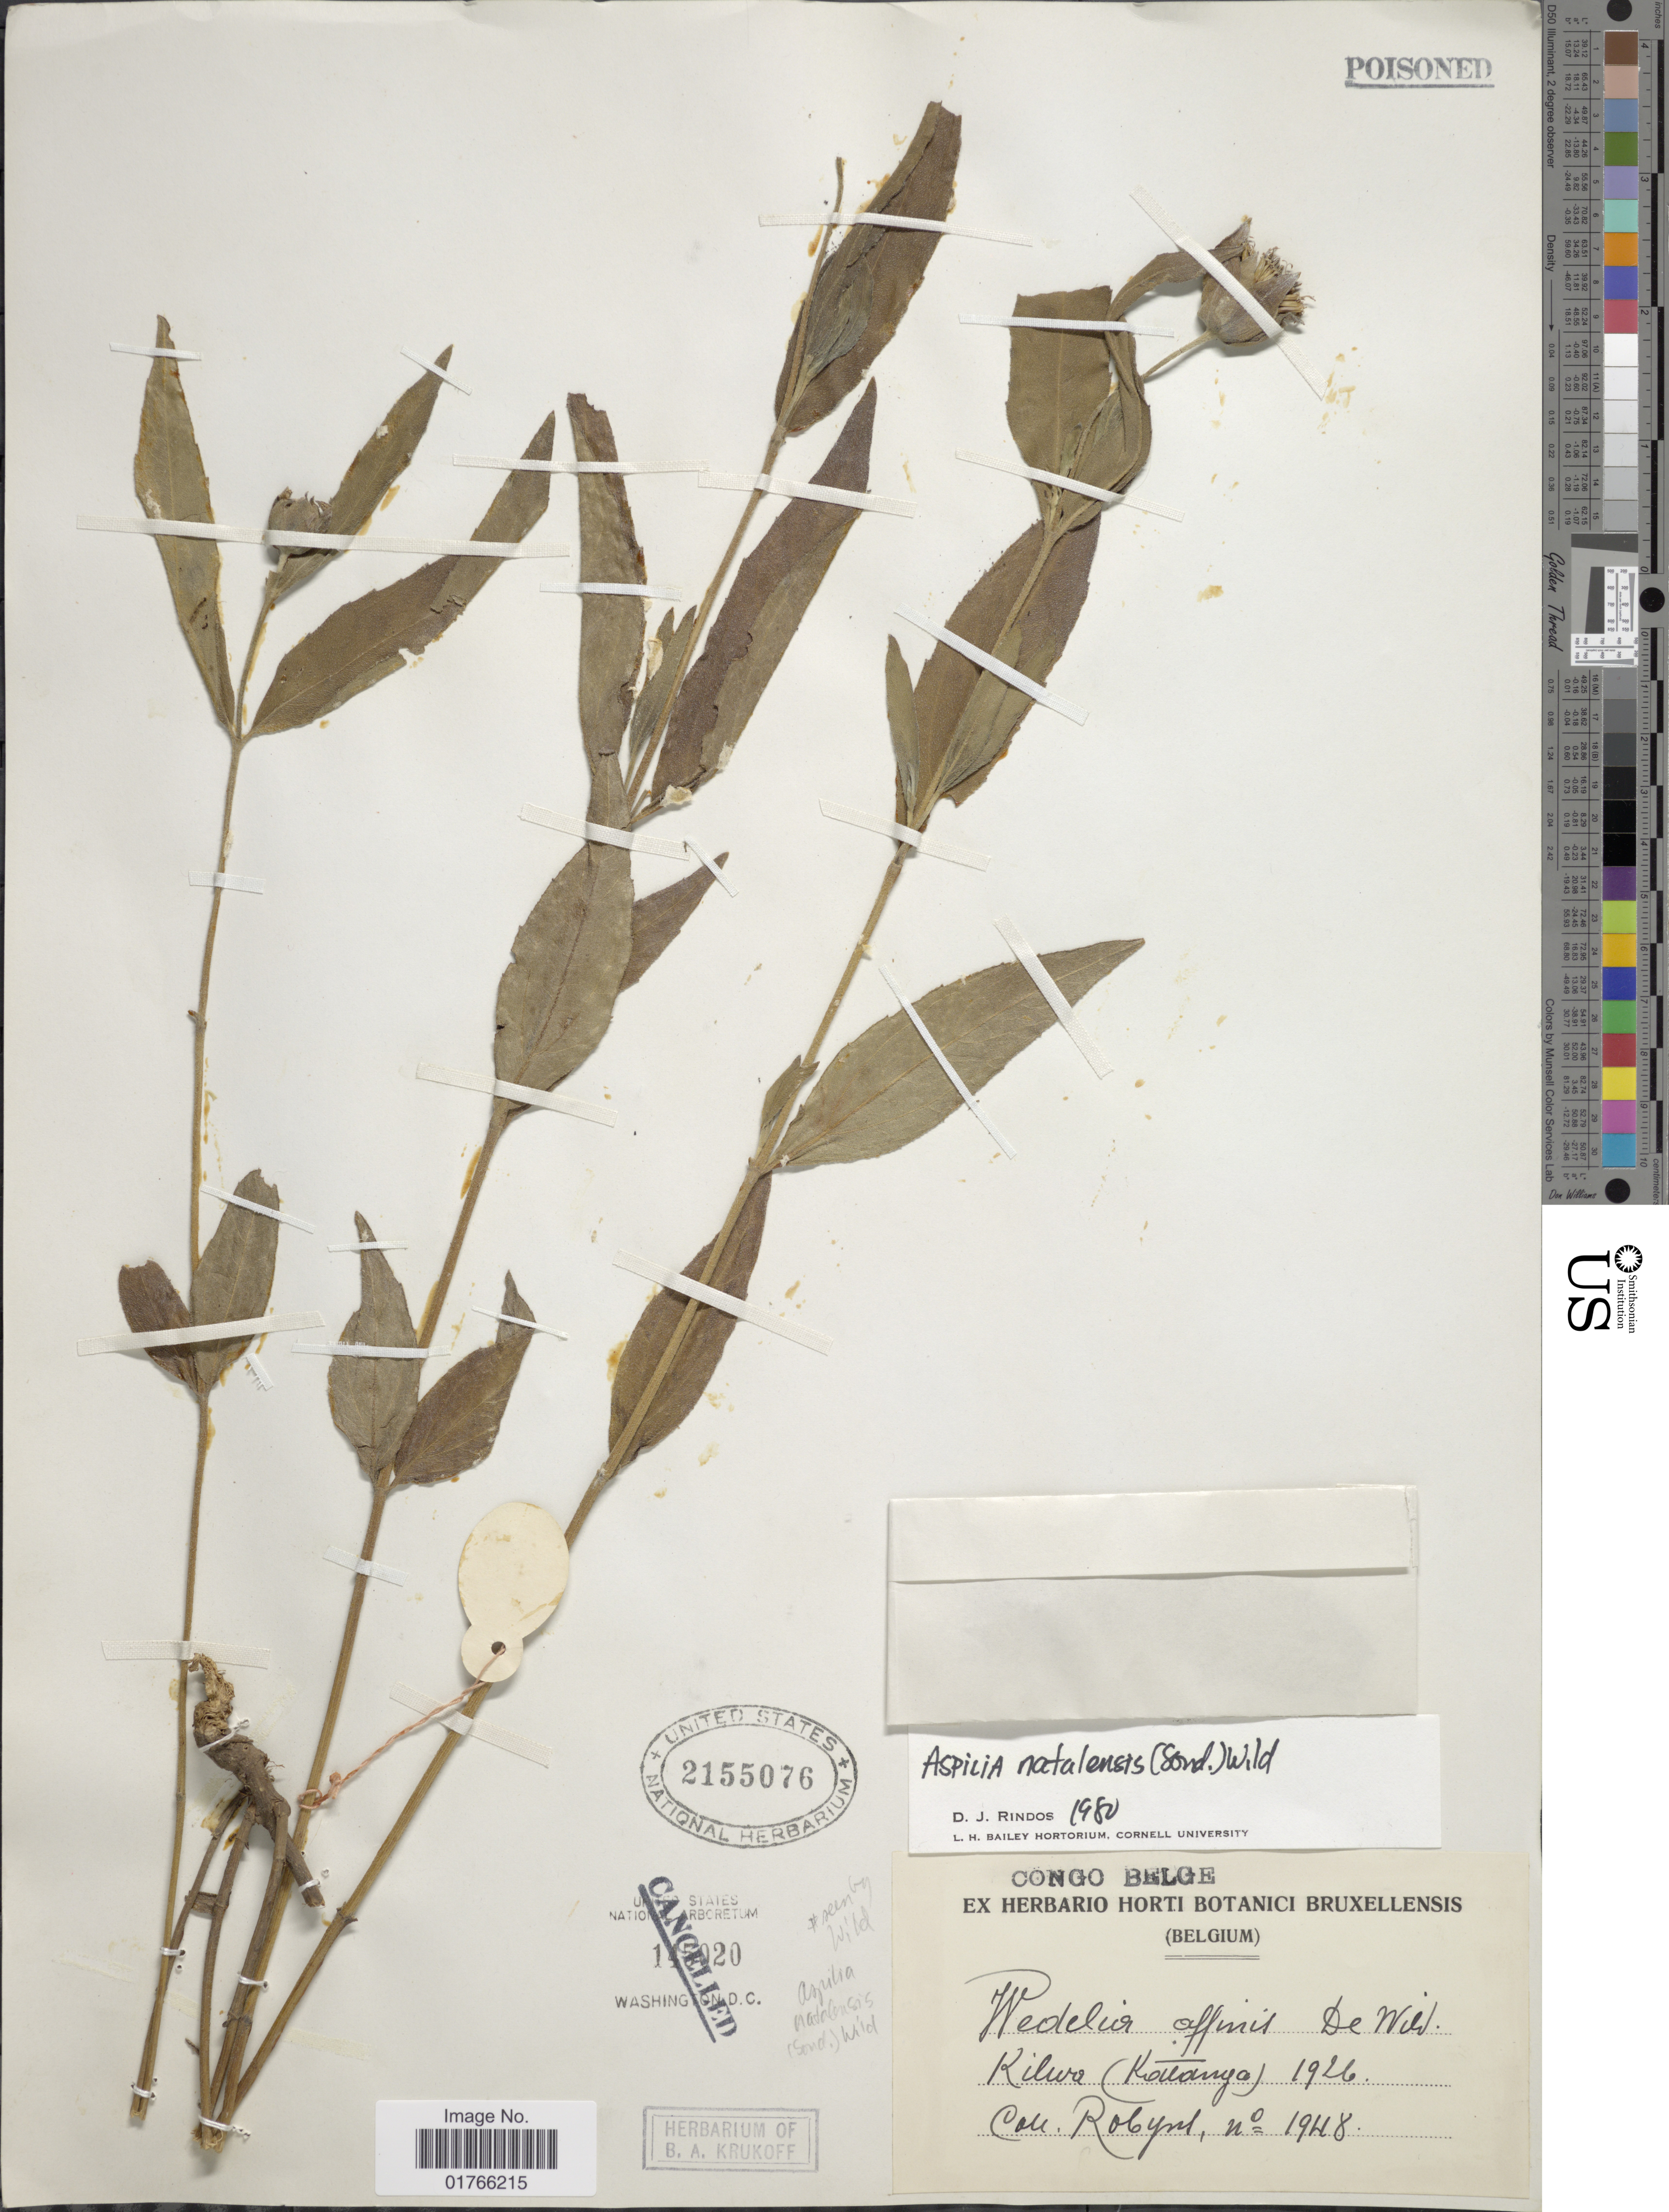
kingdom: Plantae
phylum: Tracheophyta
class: Magnoliopsida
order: Asterales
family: Asteraceae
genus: Aspilia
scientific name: Aspilia natalensis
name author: (Sond.) Wild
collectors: -. Robyns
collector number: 1948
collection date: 1926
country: Congo, Democratic Republic of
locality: Congo Belge, Kilwa (Katanga).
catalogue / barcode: US 2155076